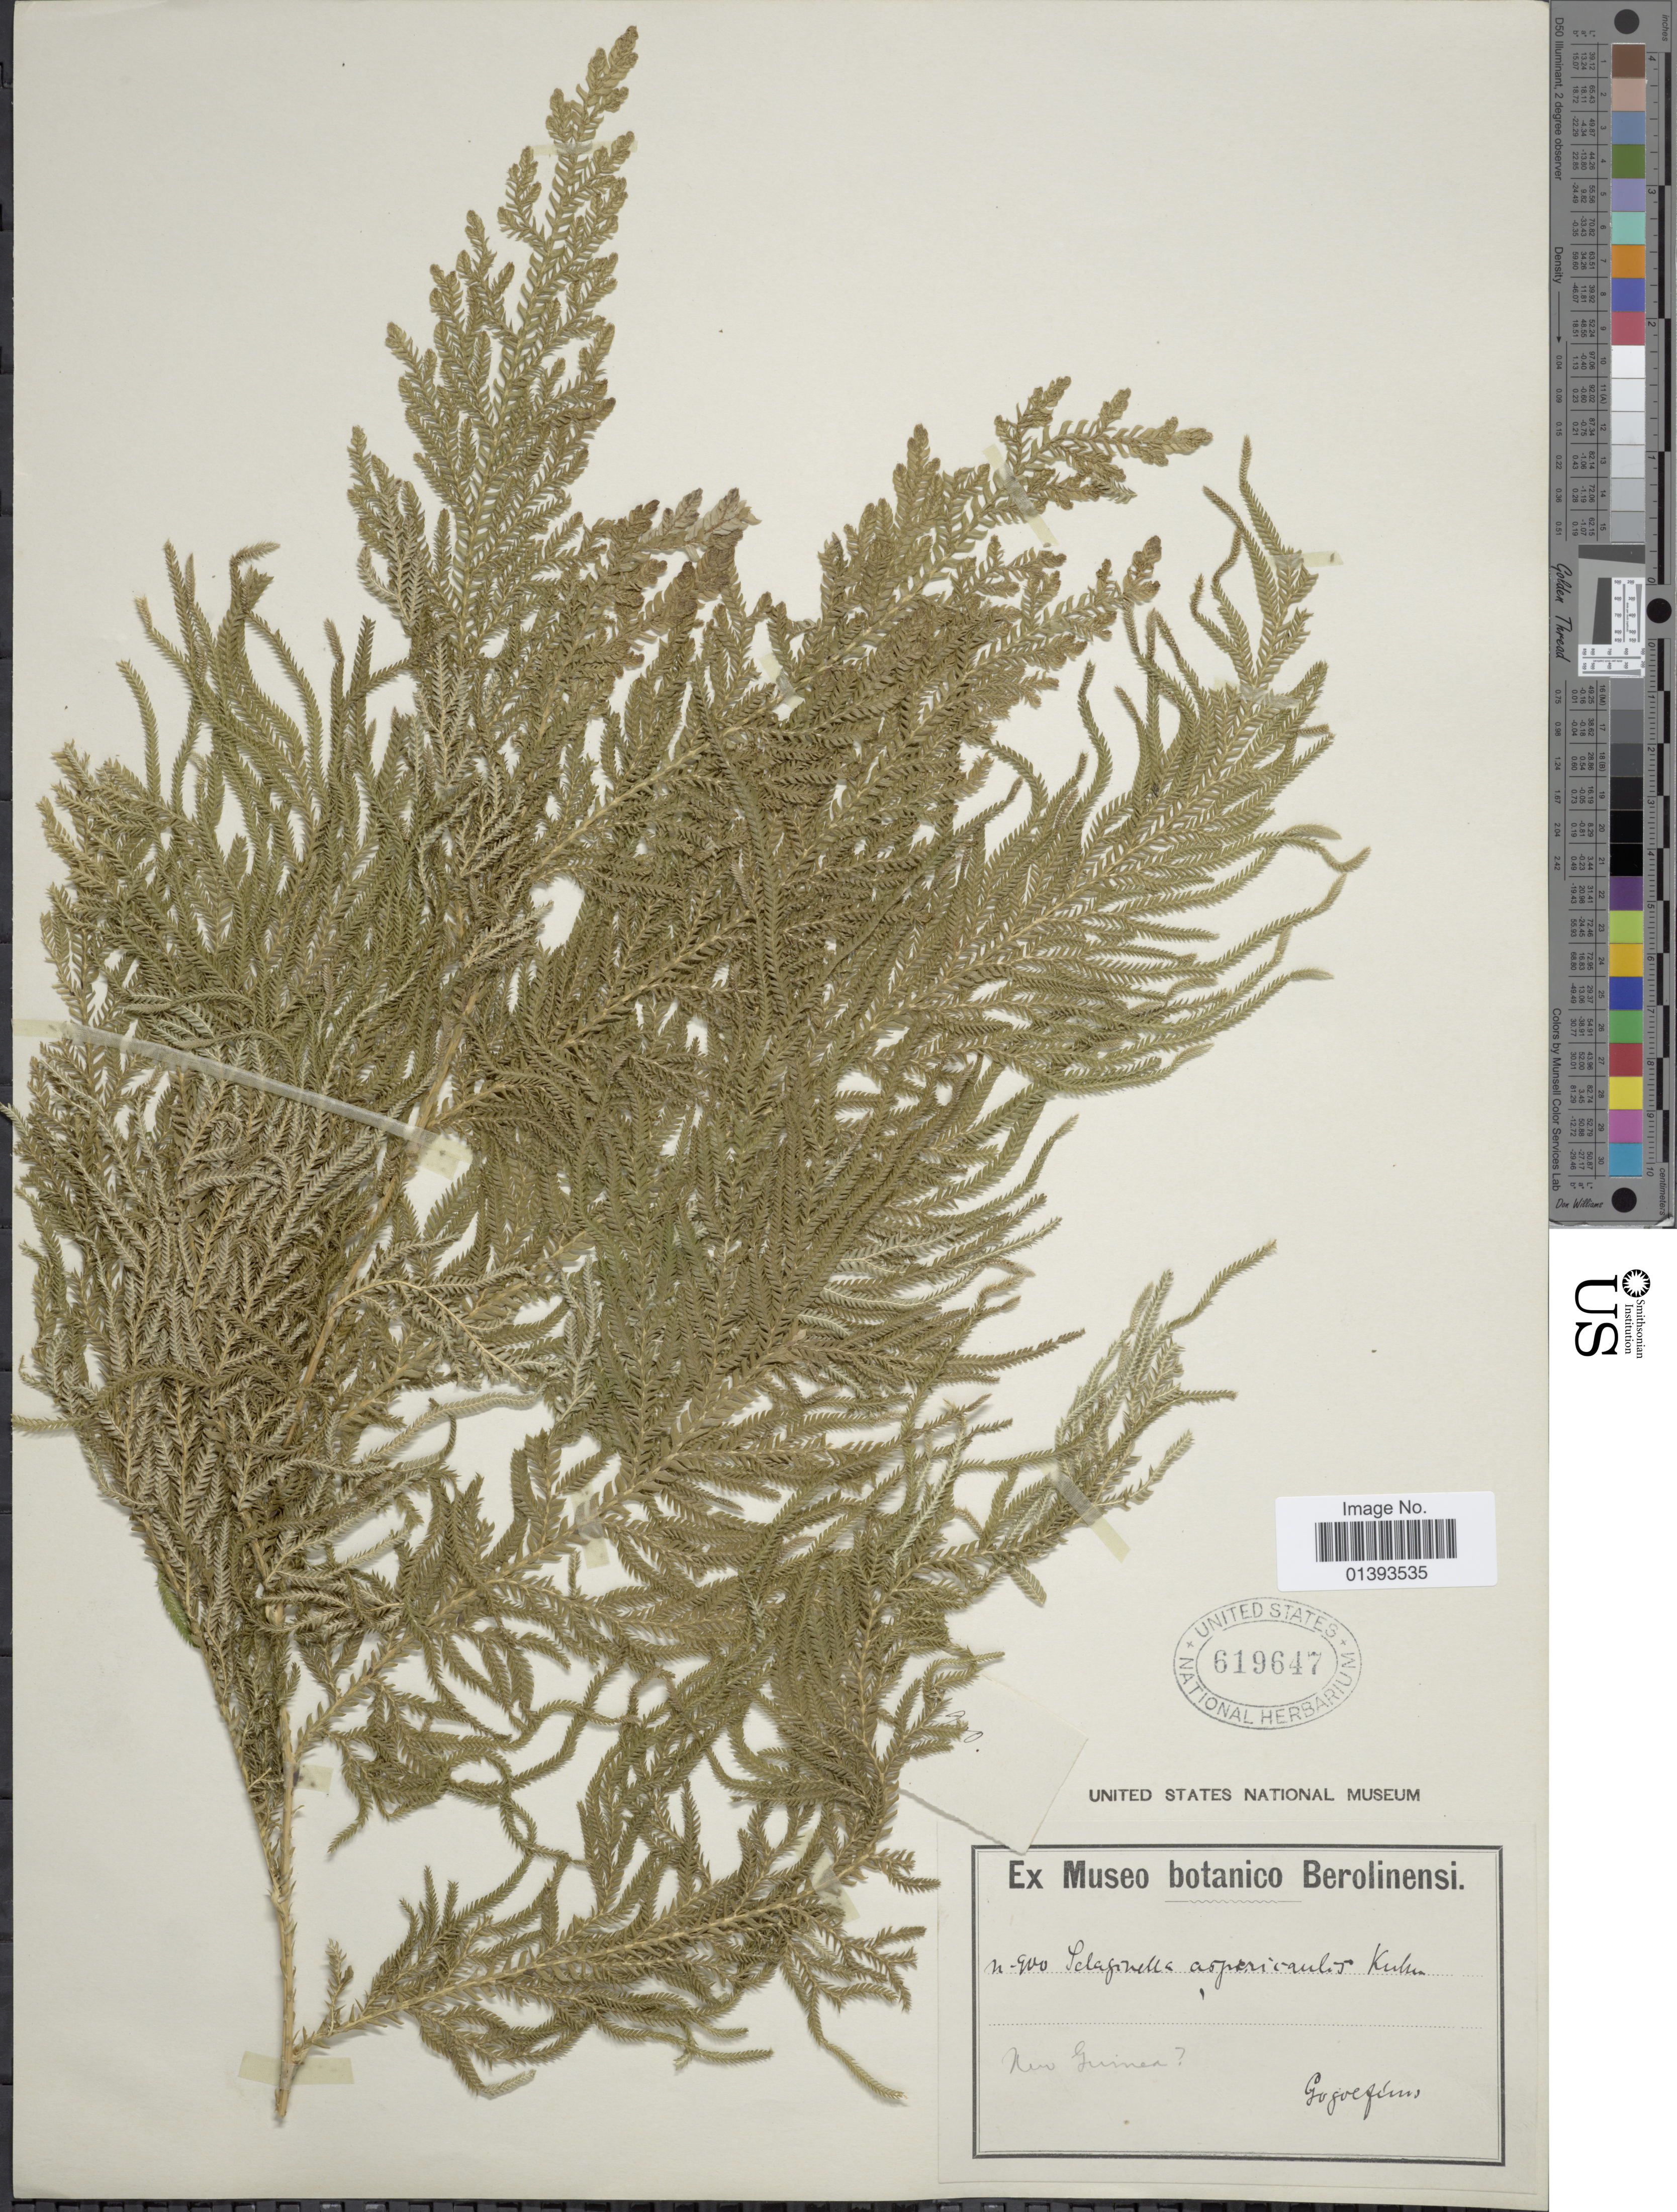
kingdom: Plantae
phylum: Tracheophyta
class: Lycopodiopsida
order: Selaginellales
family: Selaginellaceae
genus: Selaginella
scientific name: Selaginella aspericaulis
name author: R. Br.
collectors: Gogoefins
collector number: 900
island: New Guinea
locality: New Guinea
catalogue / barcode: US 619647